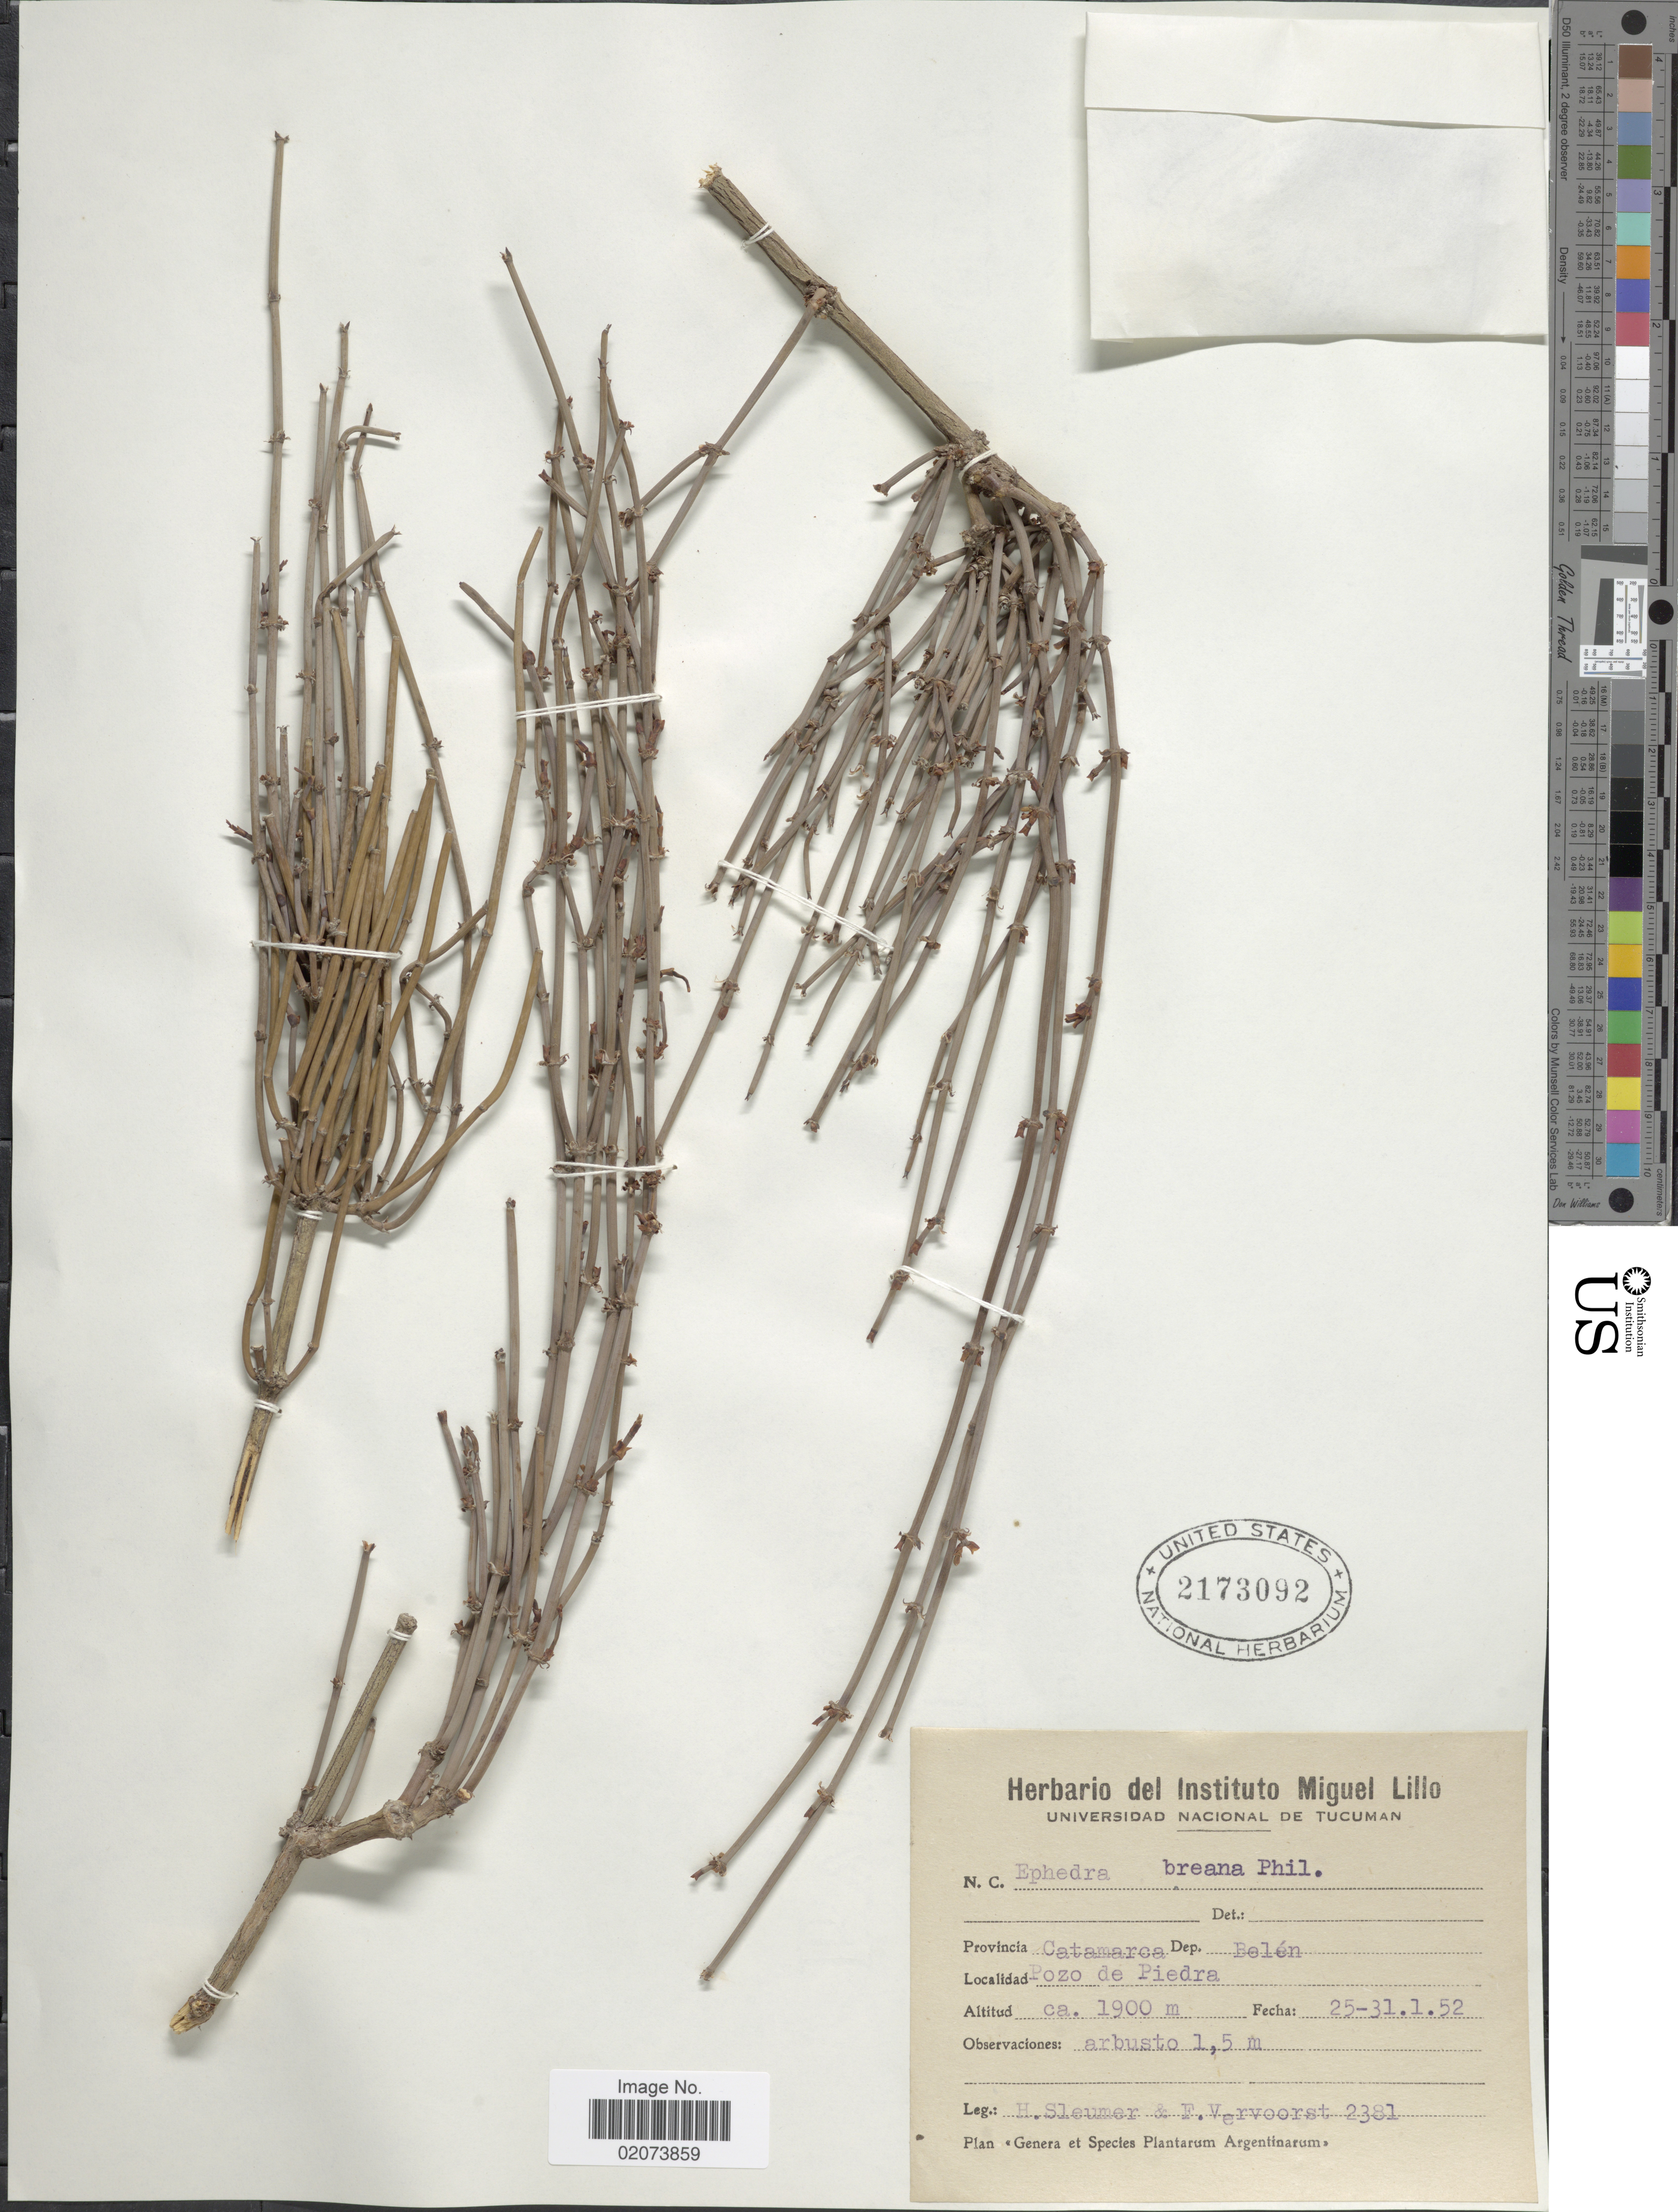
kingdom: Plantae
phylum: Tracheophyta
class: Gnetopsida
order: Ephedrales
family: Ephedraceae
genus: Ephedra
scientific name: Ephedra breana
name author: Phil.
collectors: H. O. Sleumer & F. Vervoorst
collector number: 2381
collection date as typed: Transcribed d/m/y: 25/1/52 to 31/1/52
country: Argentina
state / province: Catamarca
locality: Provincia Catamarca, Dep. Belen, Pozo de Piedra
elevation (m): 1900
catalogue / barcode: US 2173092